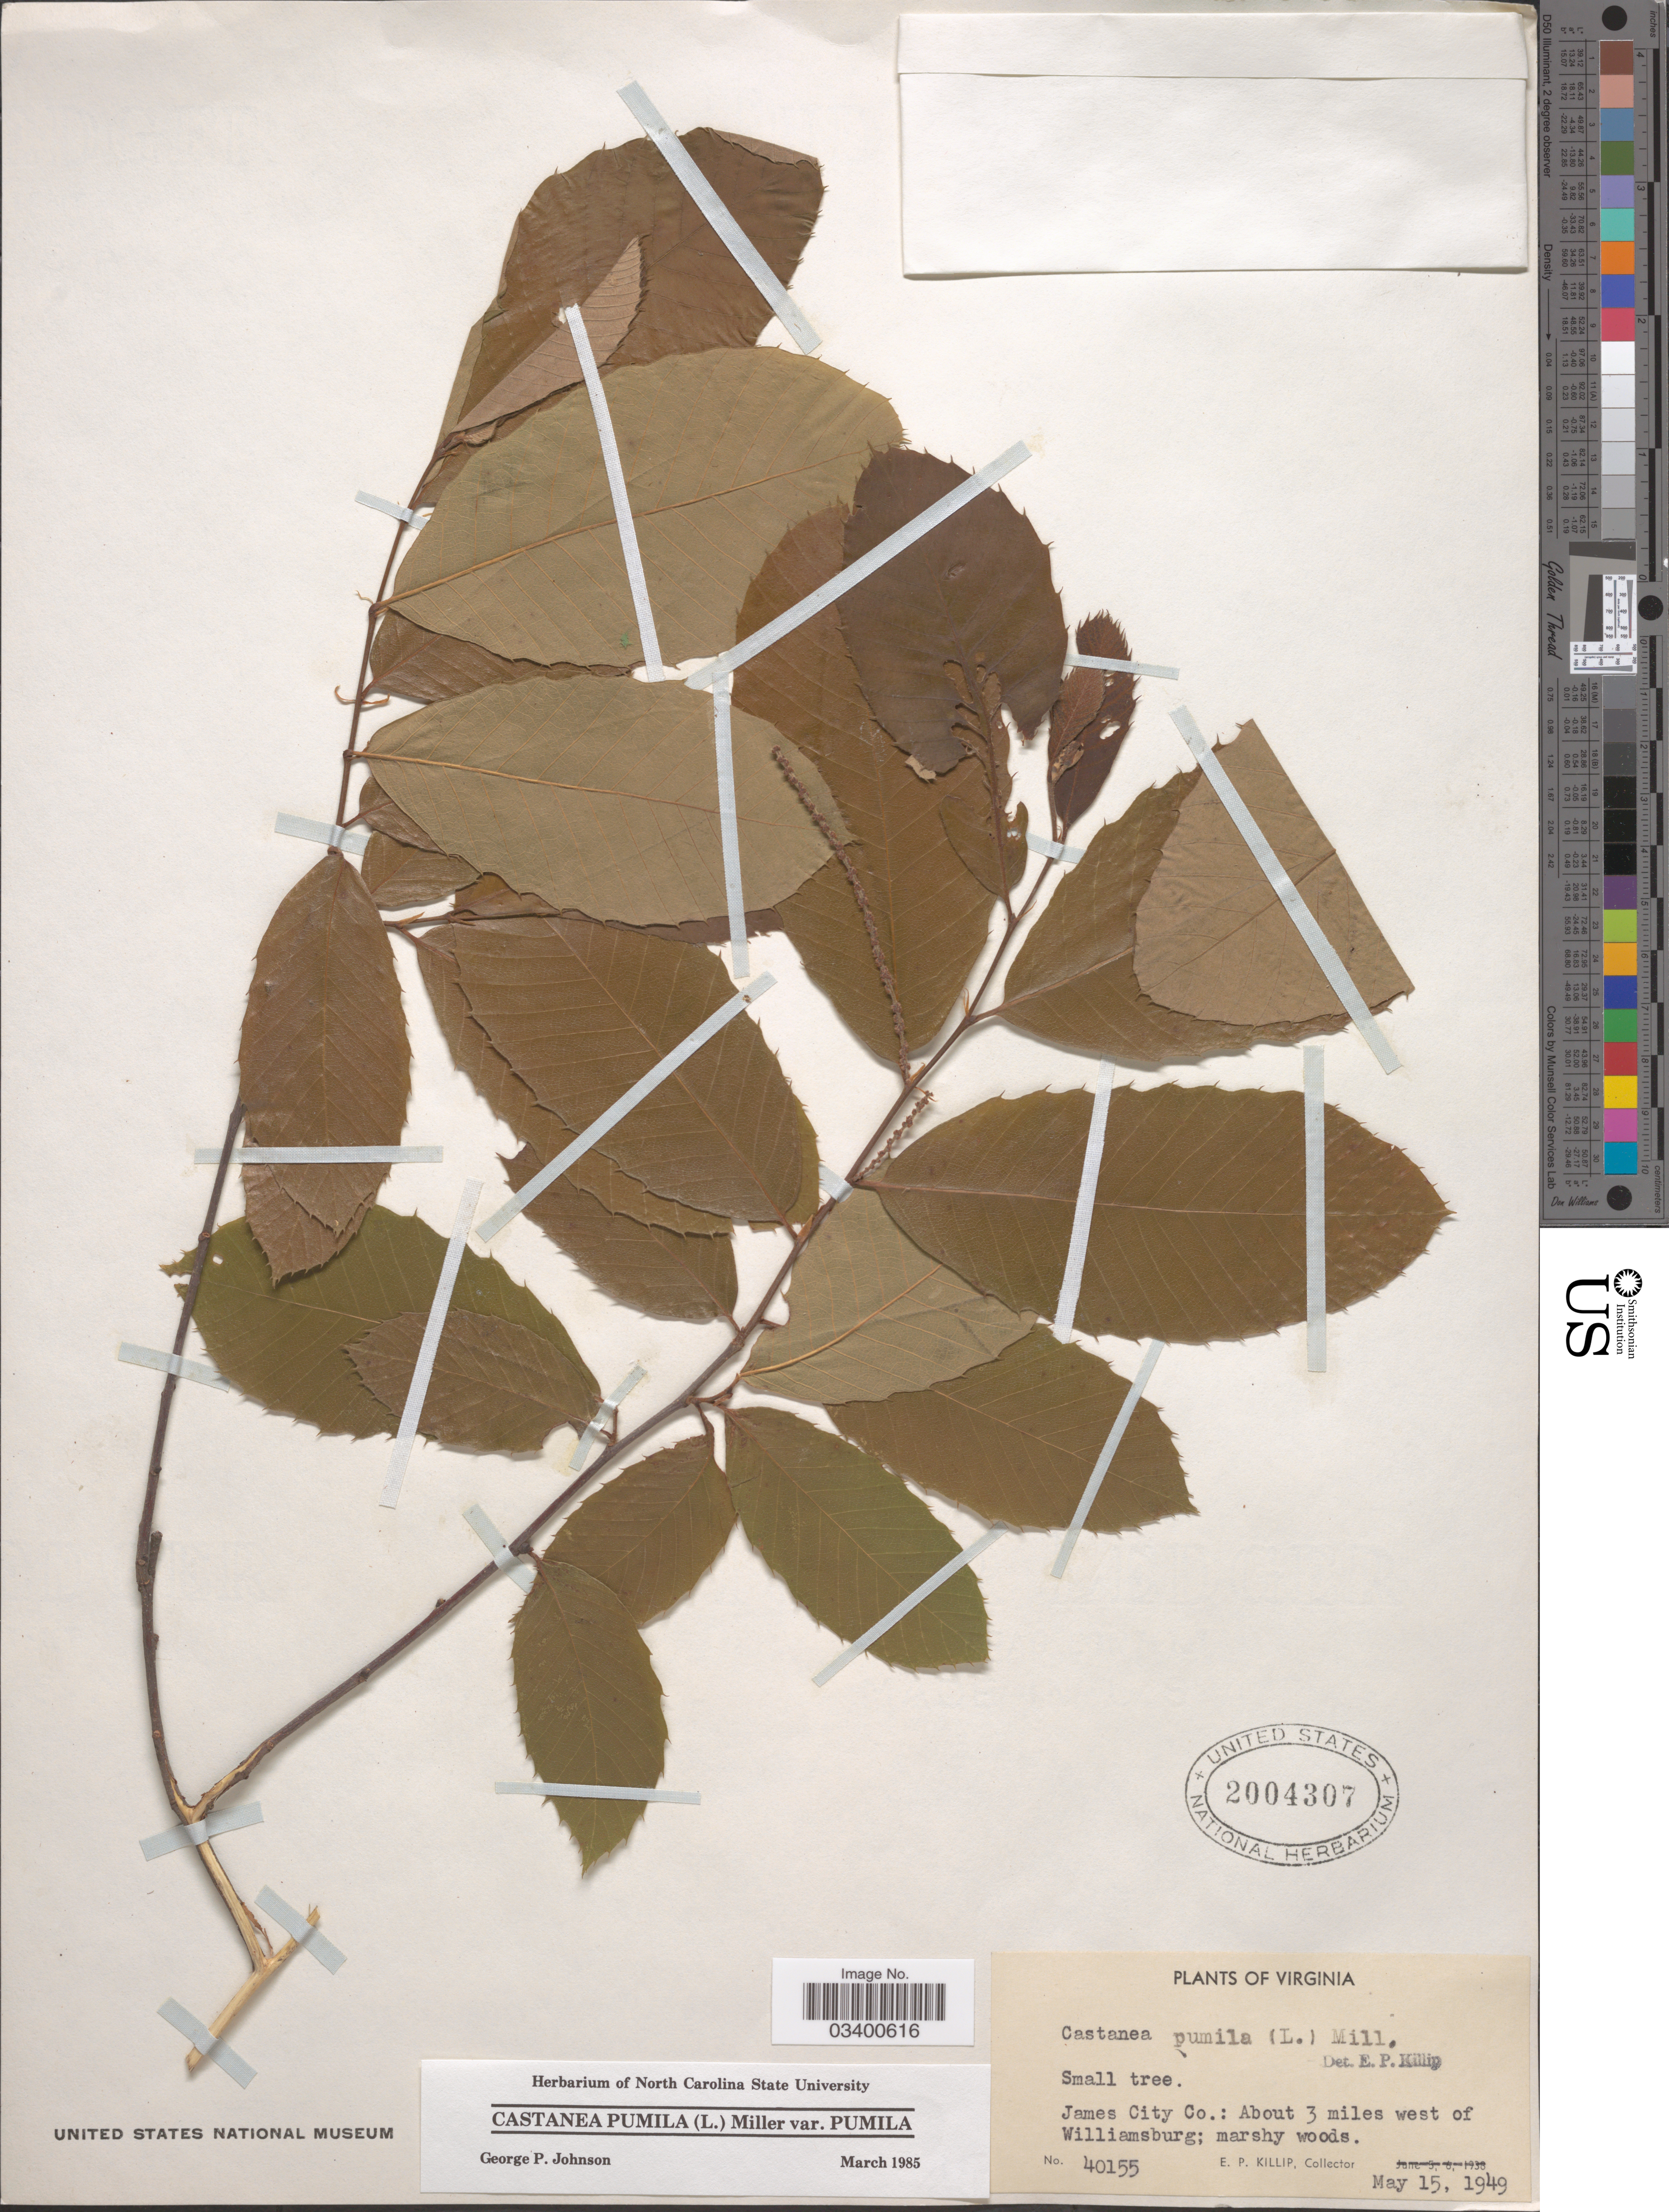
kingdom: Plantae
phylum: Tracheophyta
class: Magnoliopsida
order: Fagales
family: Fagaceae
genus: Castanea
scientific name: Castanea pumila var. pumila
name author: (L.) Mill.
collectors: E. P. Killip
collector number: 40155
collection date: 1949-05-15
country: United States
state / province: Virginia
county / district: James City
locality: James City Co.: About 3 miles west of Williamsburg.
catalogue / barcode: US 2004307